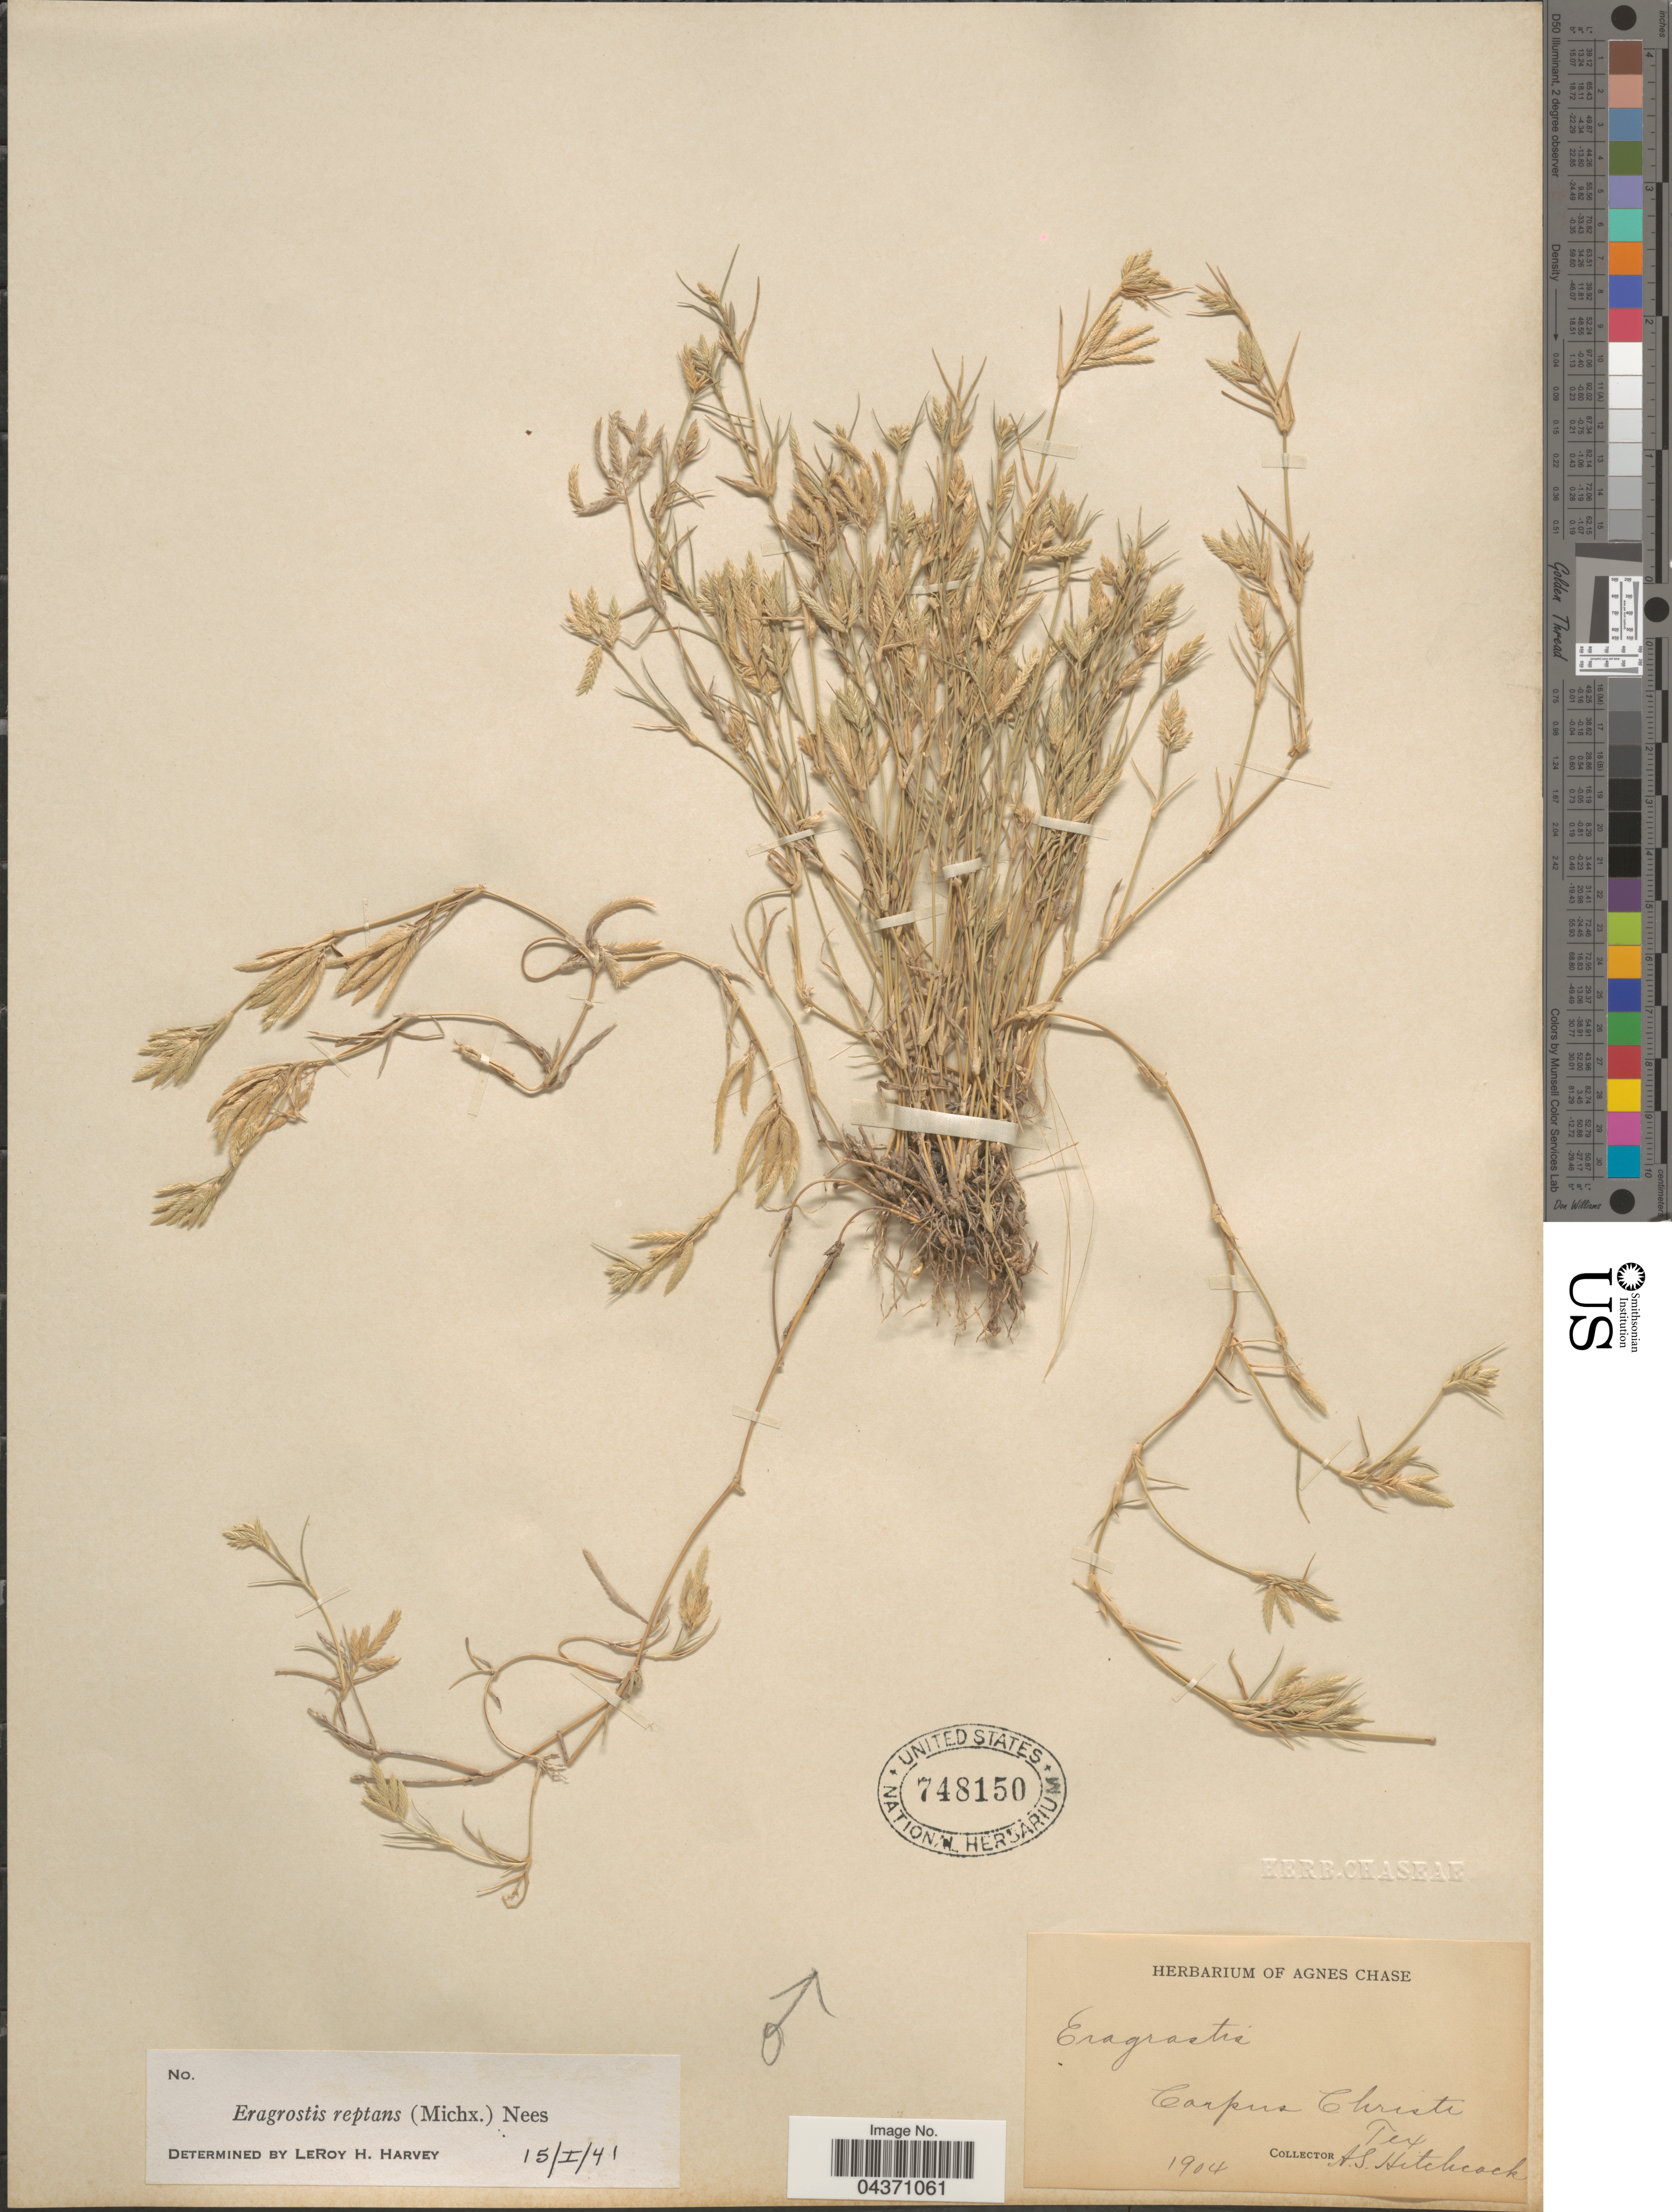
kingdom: Plantae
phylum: Tracheophyta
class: Liliopsida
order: Poales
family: Poaceae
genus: Eragrostis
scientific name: Eragrostis reptans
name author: (Michx.) Nees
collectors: A. S. Hitchcock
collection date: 1904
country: United States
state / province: Texas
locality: Corpus Christi.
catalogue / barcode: US 748150